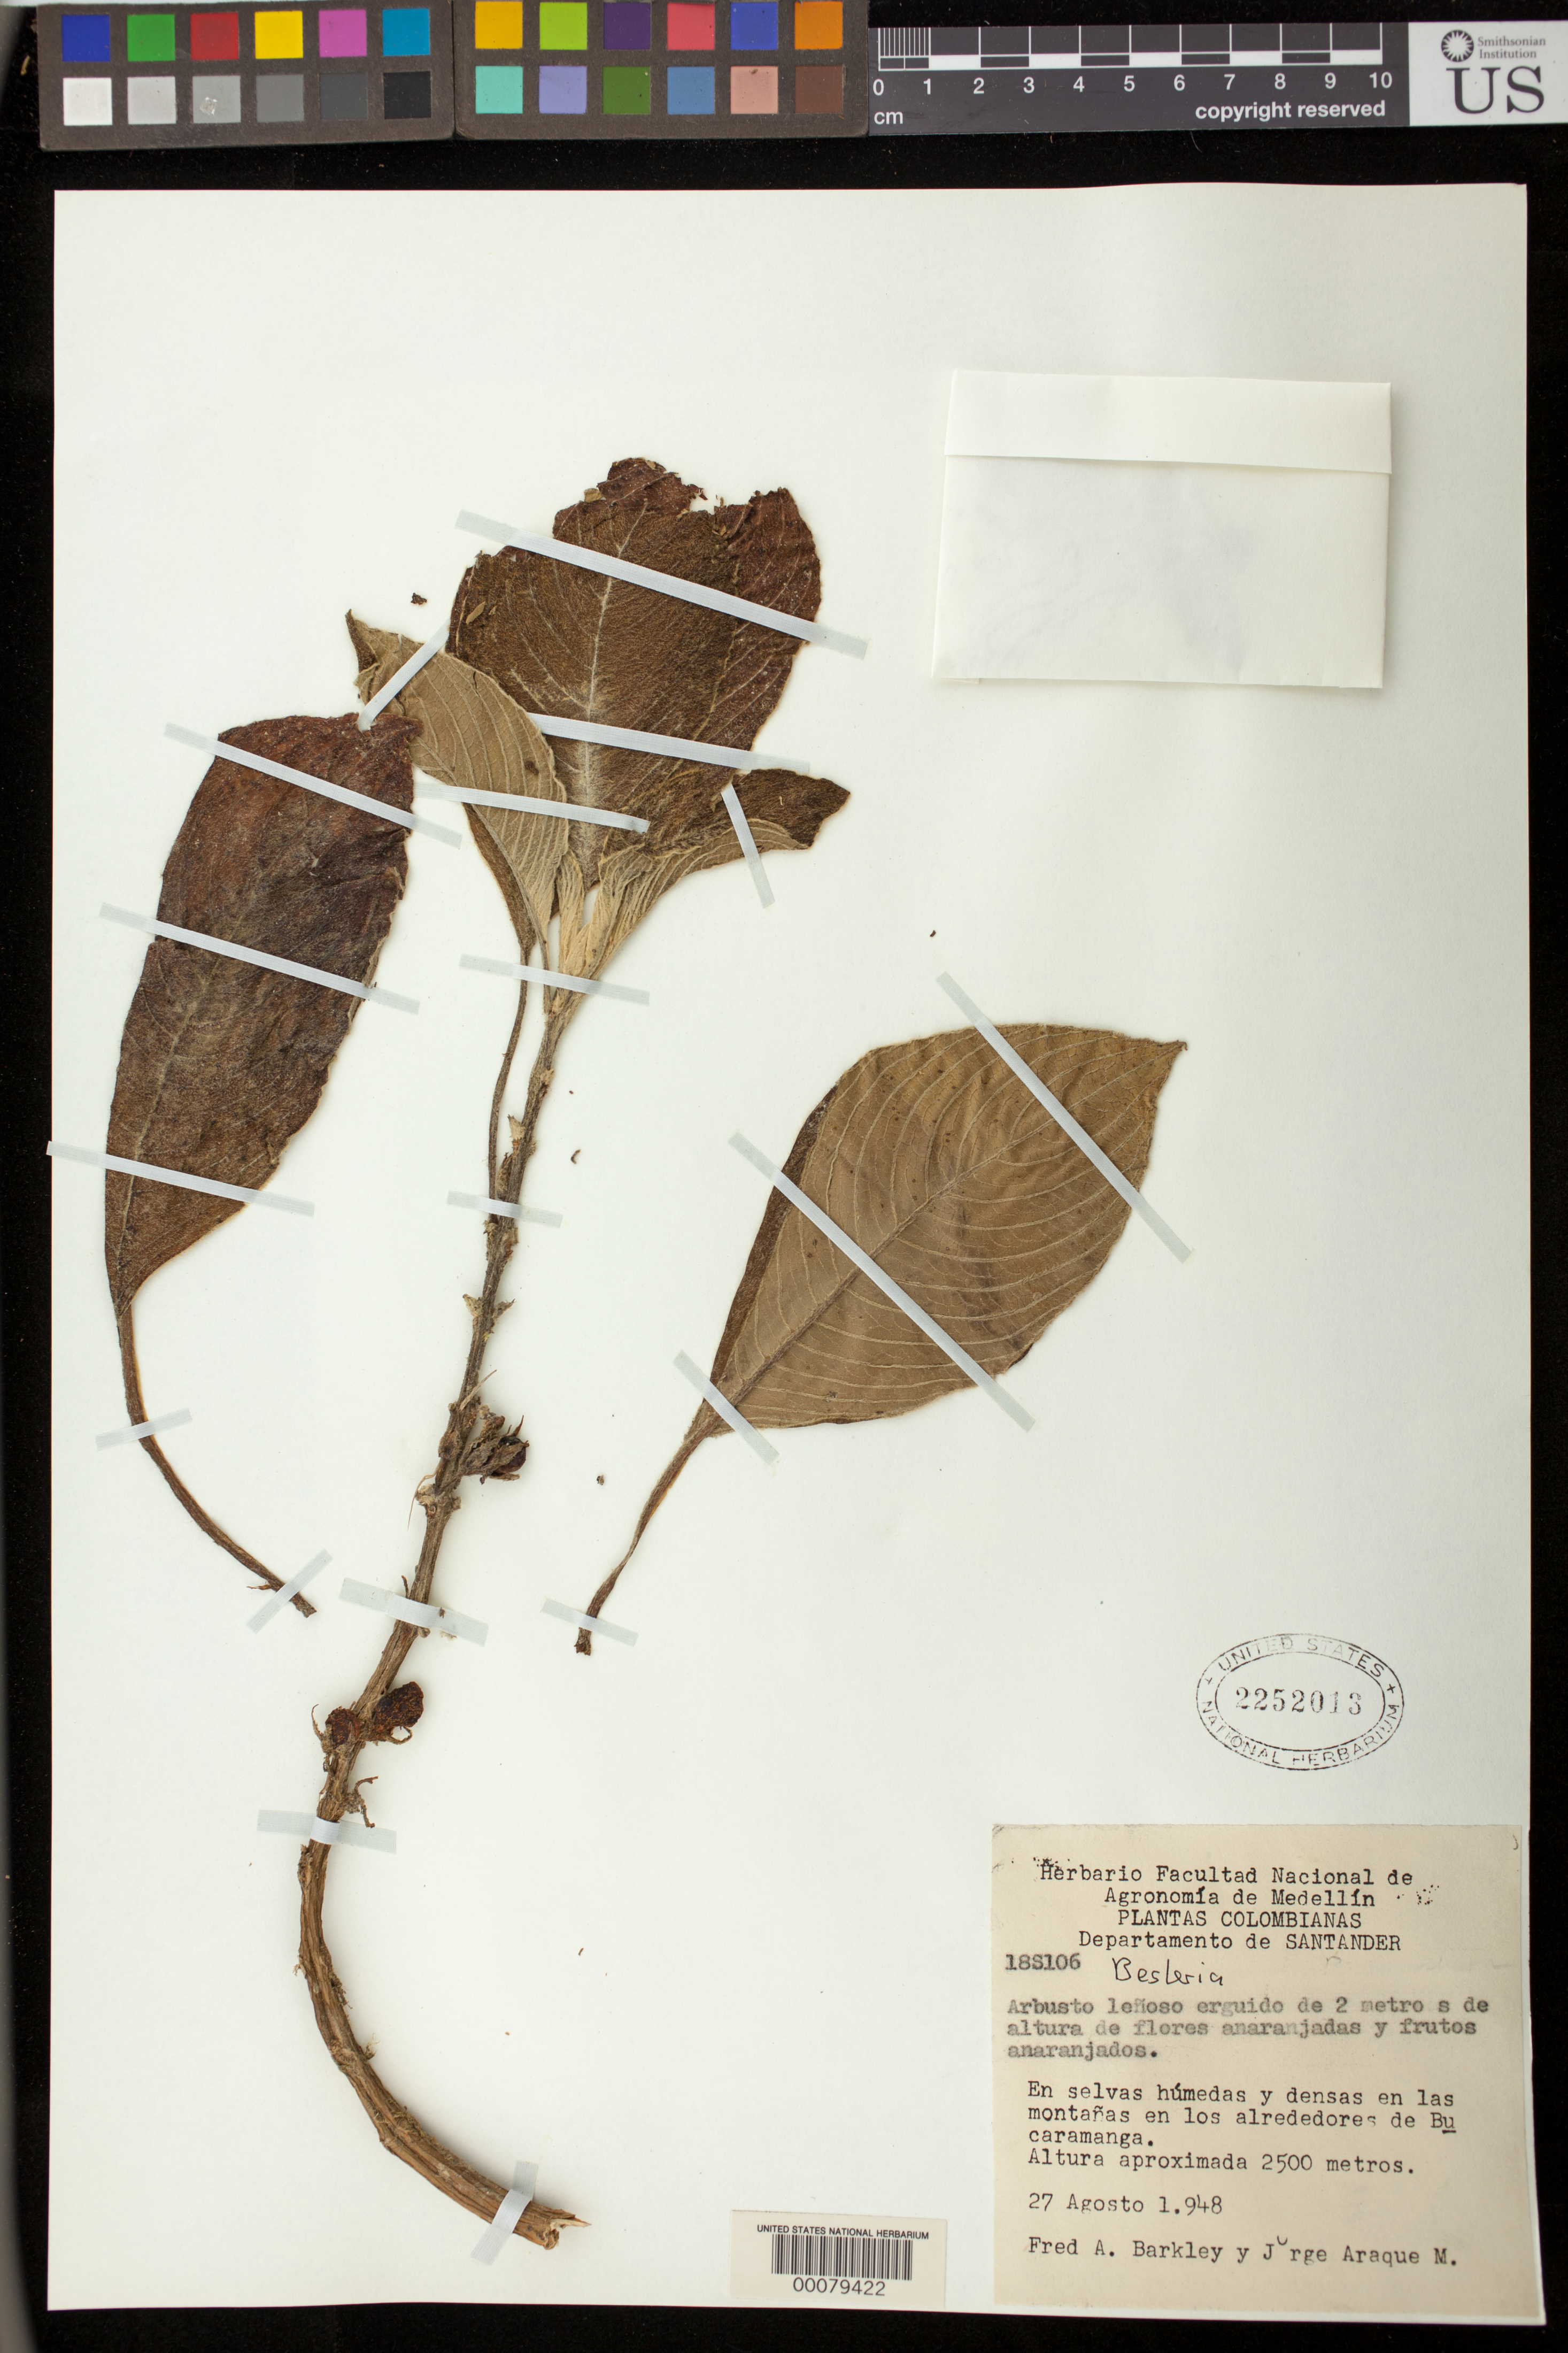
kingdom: Plantae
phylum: Tracheophyta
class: Magnoliopsida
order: Lamiales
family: Gesneriaceae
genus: Besleria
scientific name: Besleria sp.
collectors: F. A. Barkley & J. Araque Molina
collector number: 18 S106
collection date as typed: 27 Aug 1948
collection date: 1948-08-27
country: Colombia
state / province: Santander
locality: En los alrededores de Bucaramanga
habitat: En selvas húmedas y densas en las montañas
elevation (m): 2500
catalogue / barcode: US 2252013